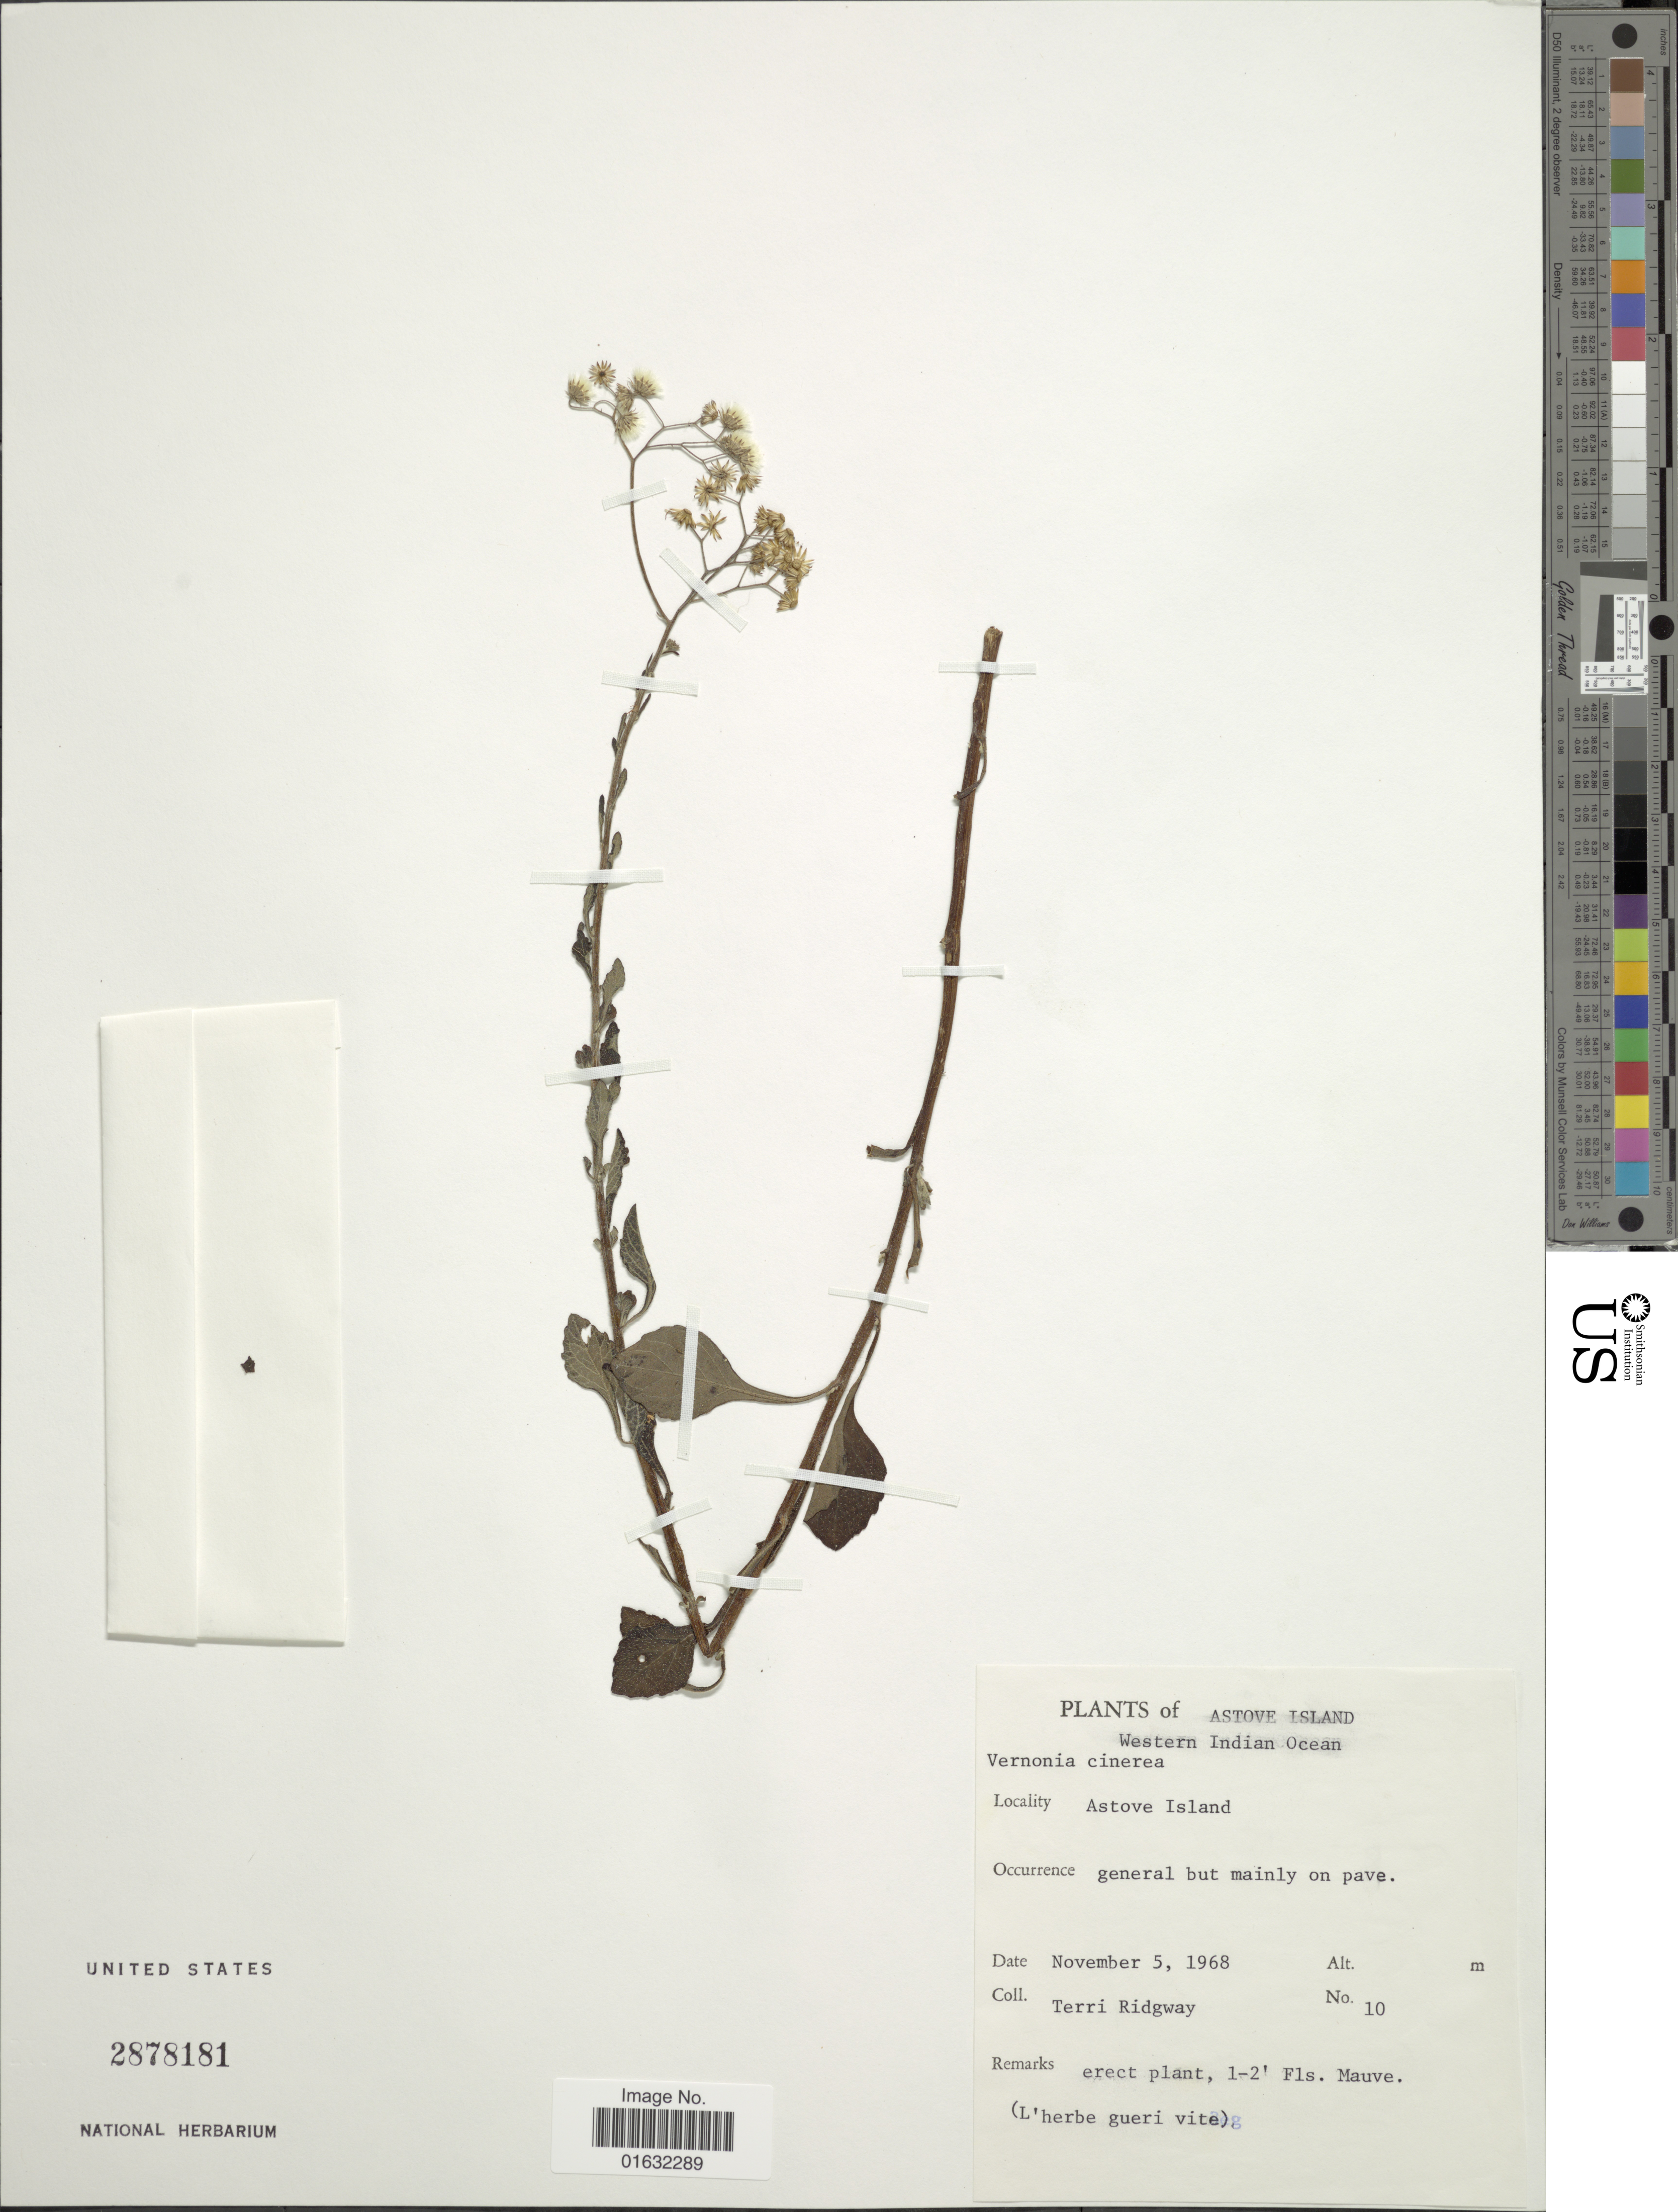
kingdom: Plantae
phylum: Tracheophyta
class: Magnoliopsida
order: Asterales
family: Asteraceae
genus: Cyanthillium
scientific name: Cyanthillium cinereum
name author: (L.) H. Rob.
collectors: T. Ridgway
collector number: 10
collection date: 1968-11-15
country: Seychelles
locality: Astove Island, Western Indian Ocean, general but mainly on pave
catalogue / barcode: US 2878181